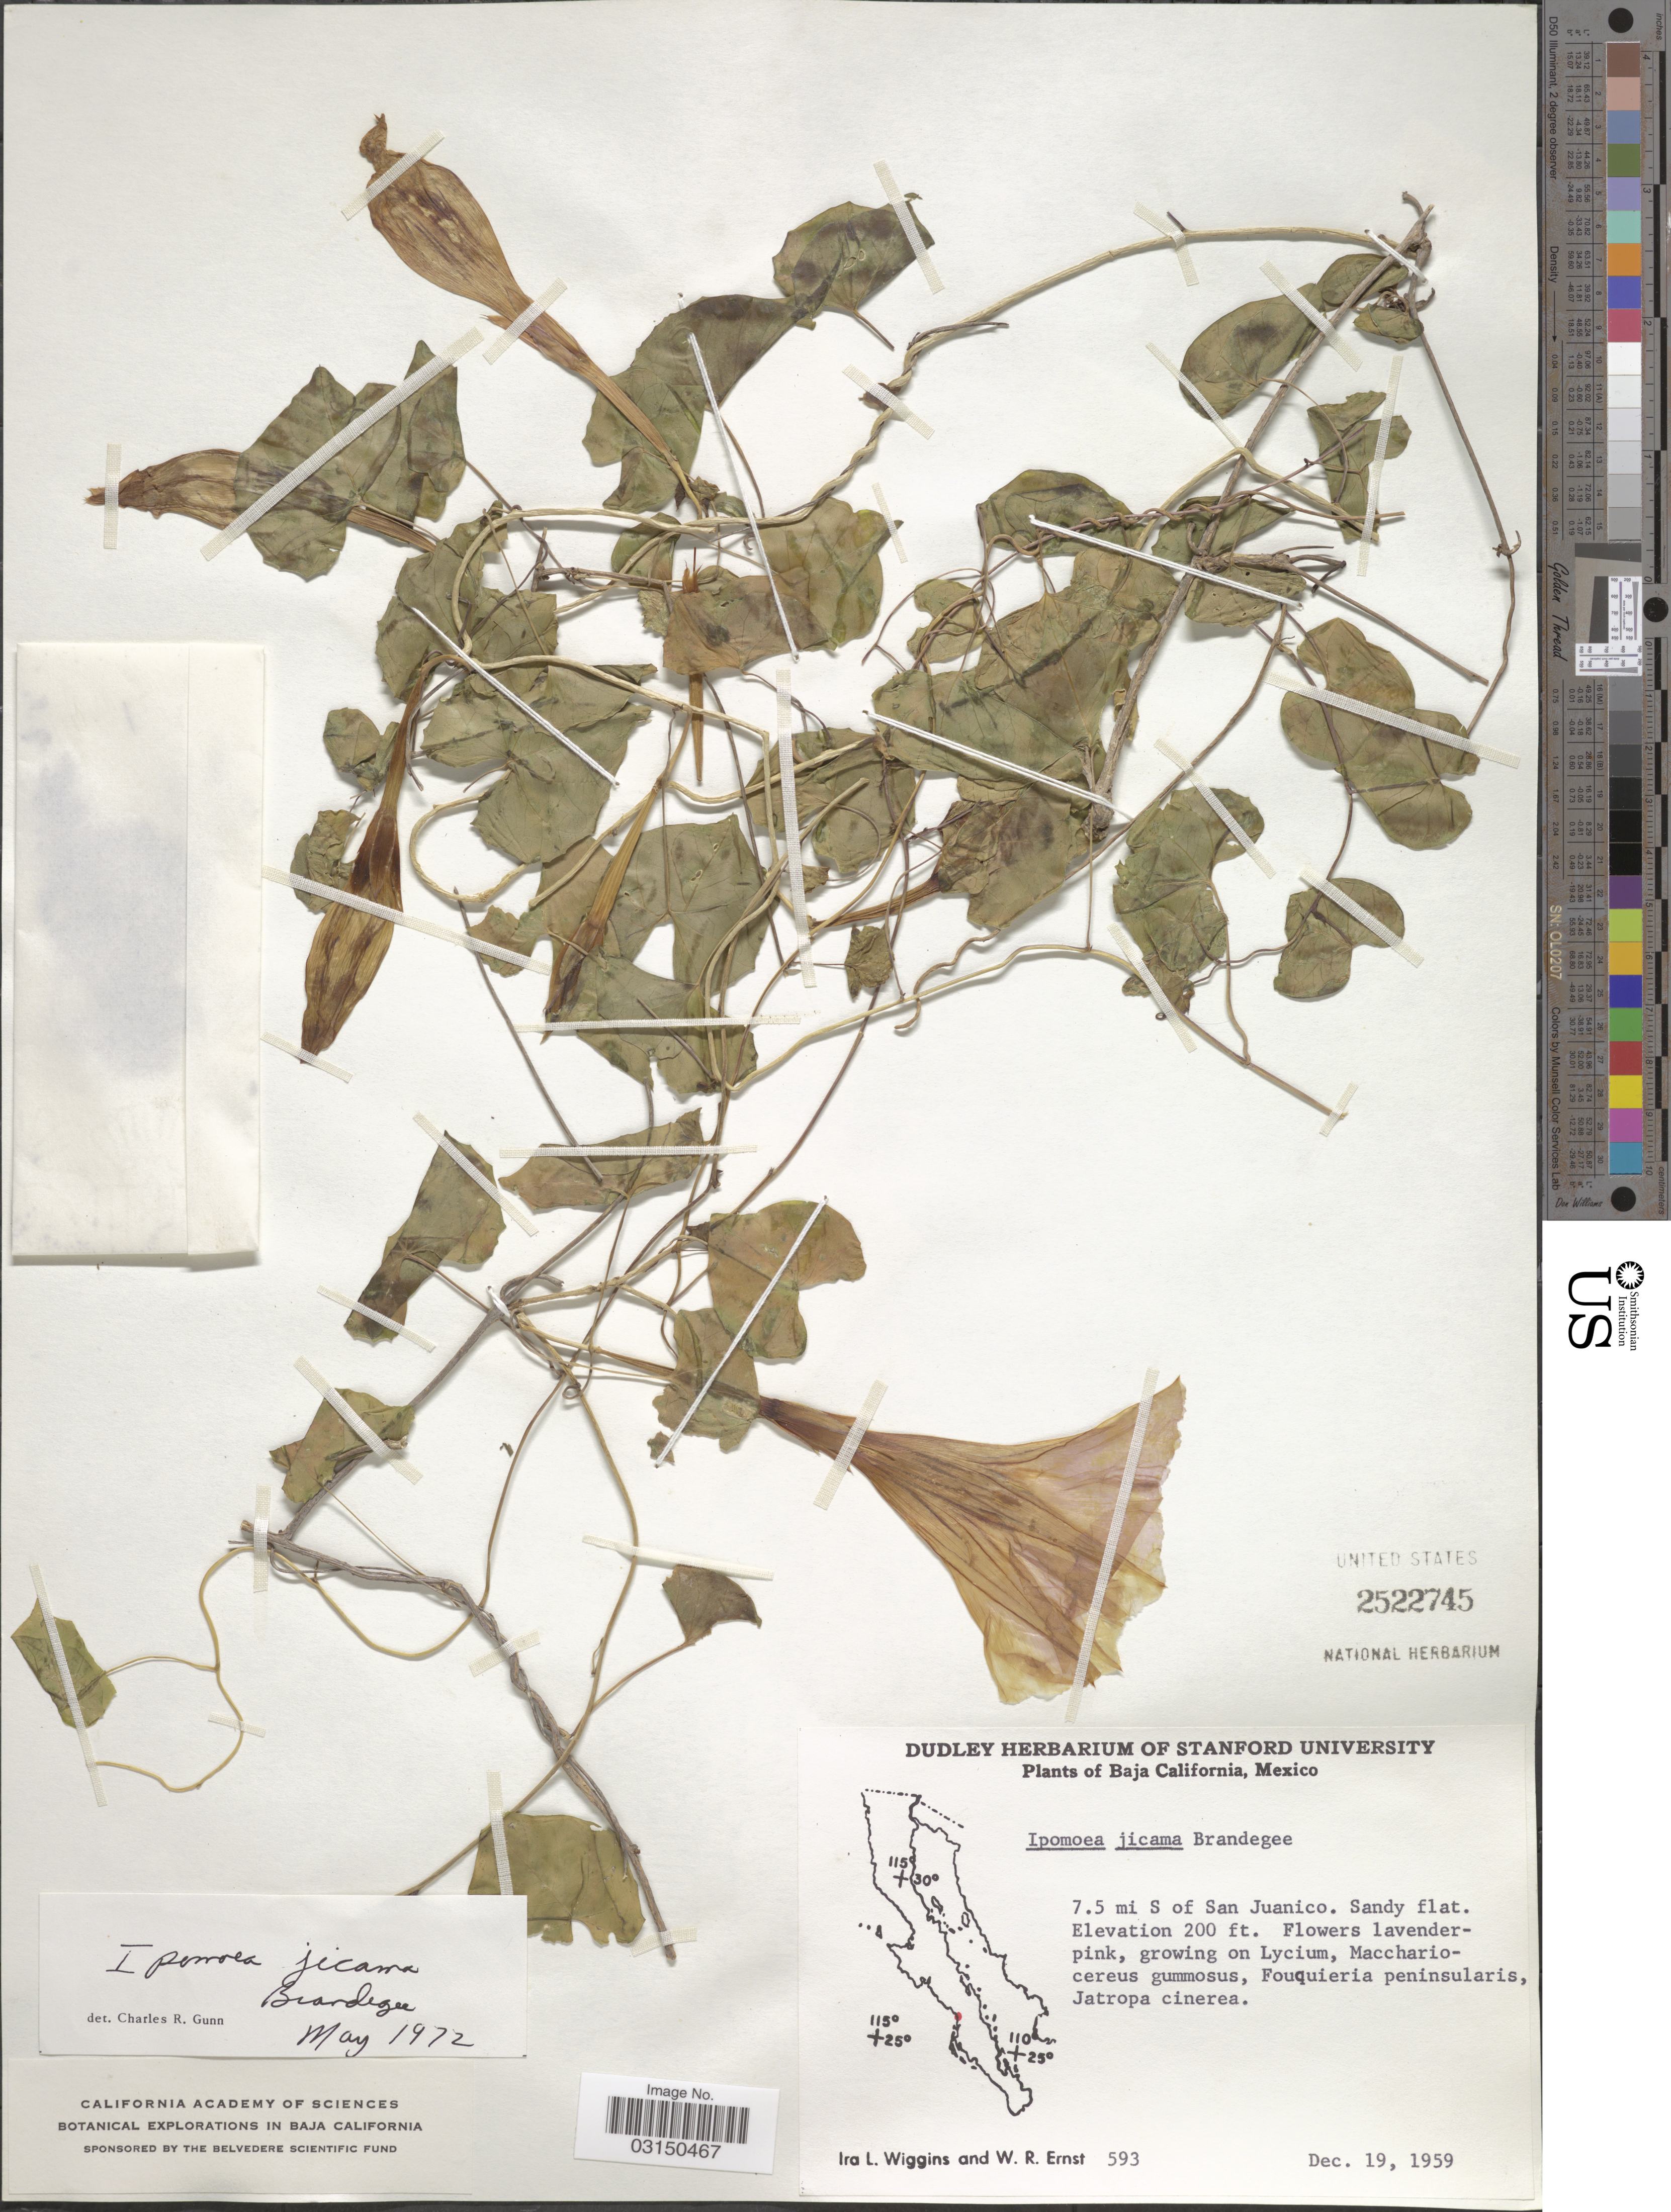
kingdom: Plantae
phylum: Tracheophyta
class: Magnoliopsida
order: Solanales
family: Convolvulaceae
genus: Ipomoea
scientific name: Ipomoea jicama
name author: Brandegee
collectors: I. L. Wiggins & W. R. Ernst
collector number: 593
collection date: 1959-12-19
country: Mexico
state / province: Baja California Sur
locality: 7.5 mi S of San Juanico.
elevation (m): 61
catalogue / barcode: US 2522745